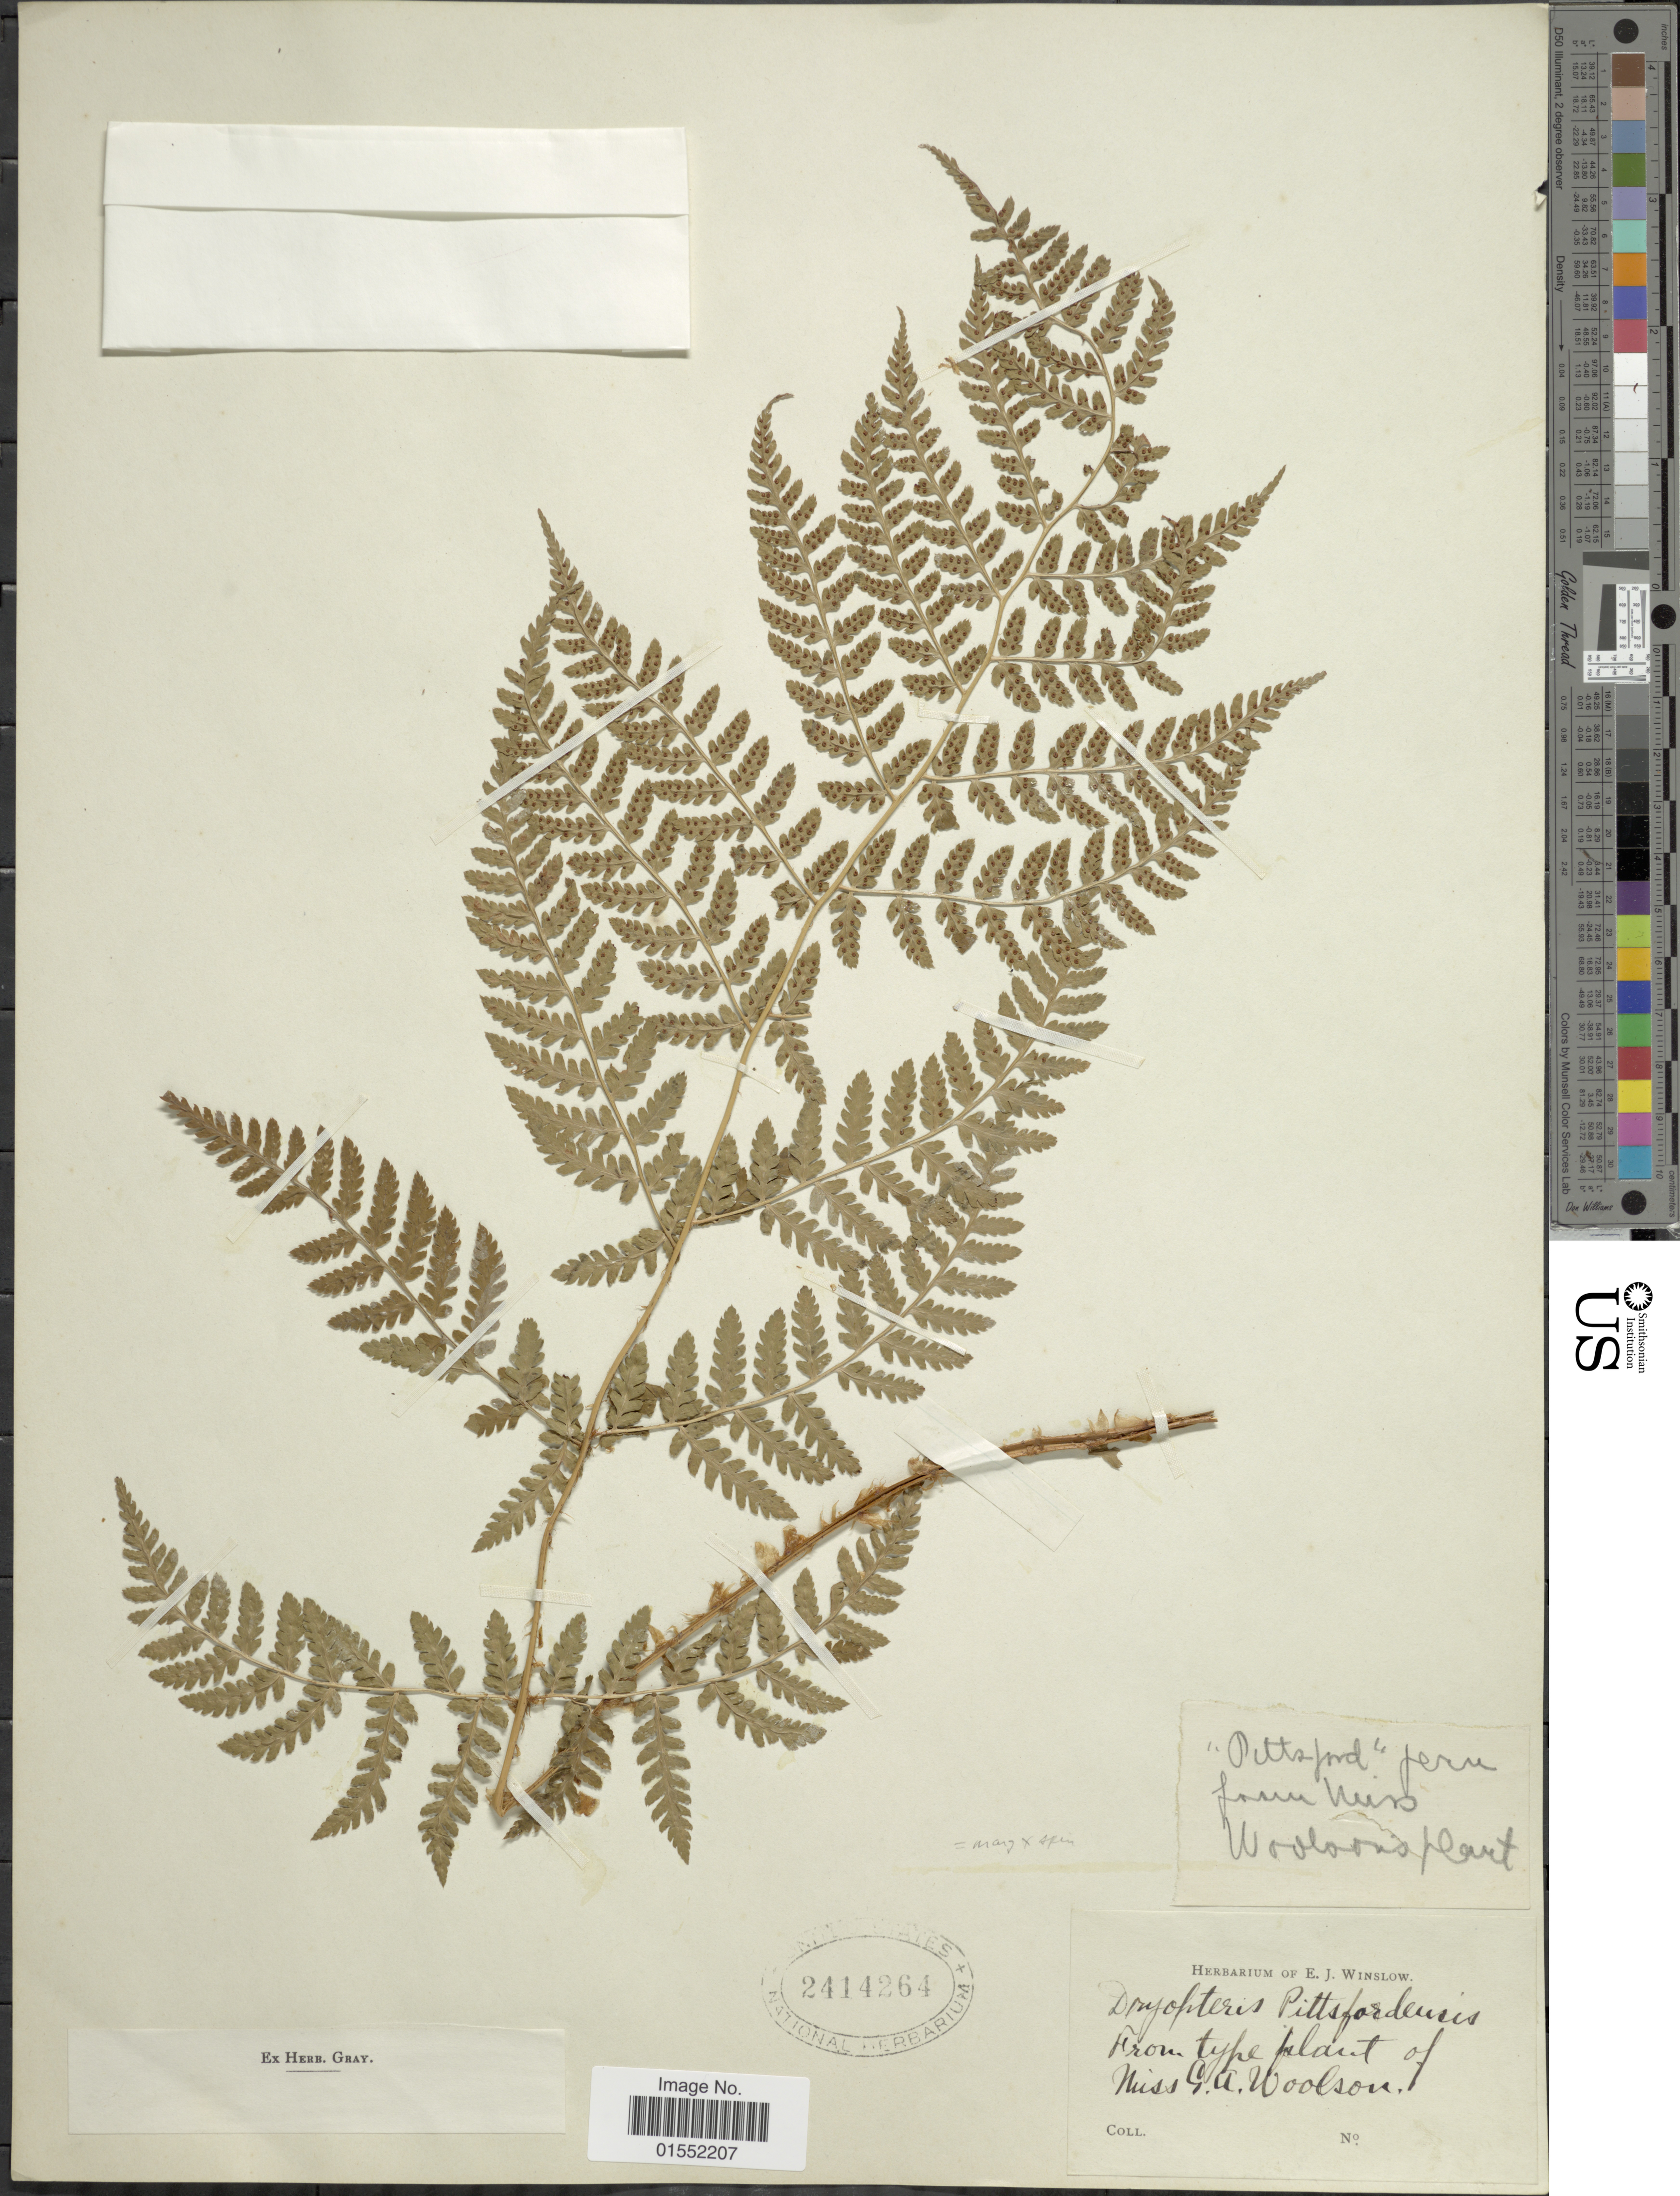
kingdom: Plantae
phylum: Tracheophyta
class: Polypodiopsida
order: Polypodiales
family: Dryopteridaceae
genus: Dryopteris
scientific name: Dryopteris x pittsfordensis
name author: Slosson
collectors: G. A. Woolson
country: United States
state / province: Vermont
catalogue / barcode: US 2414264